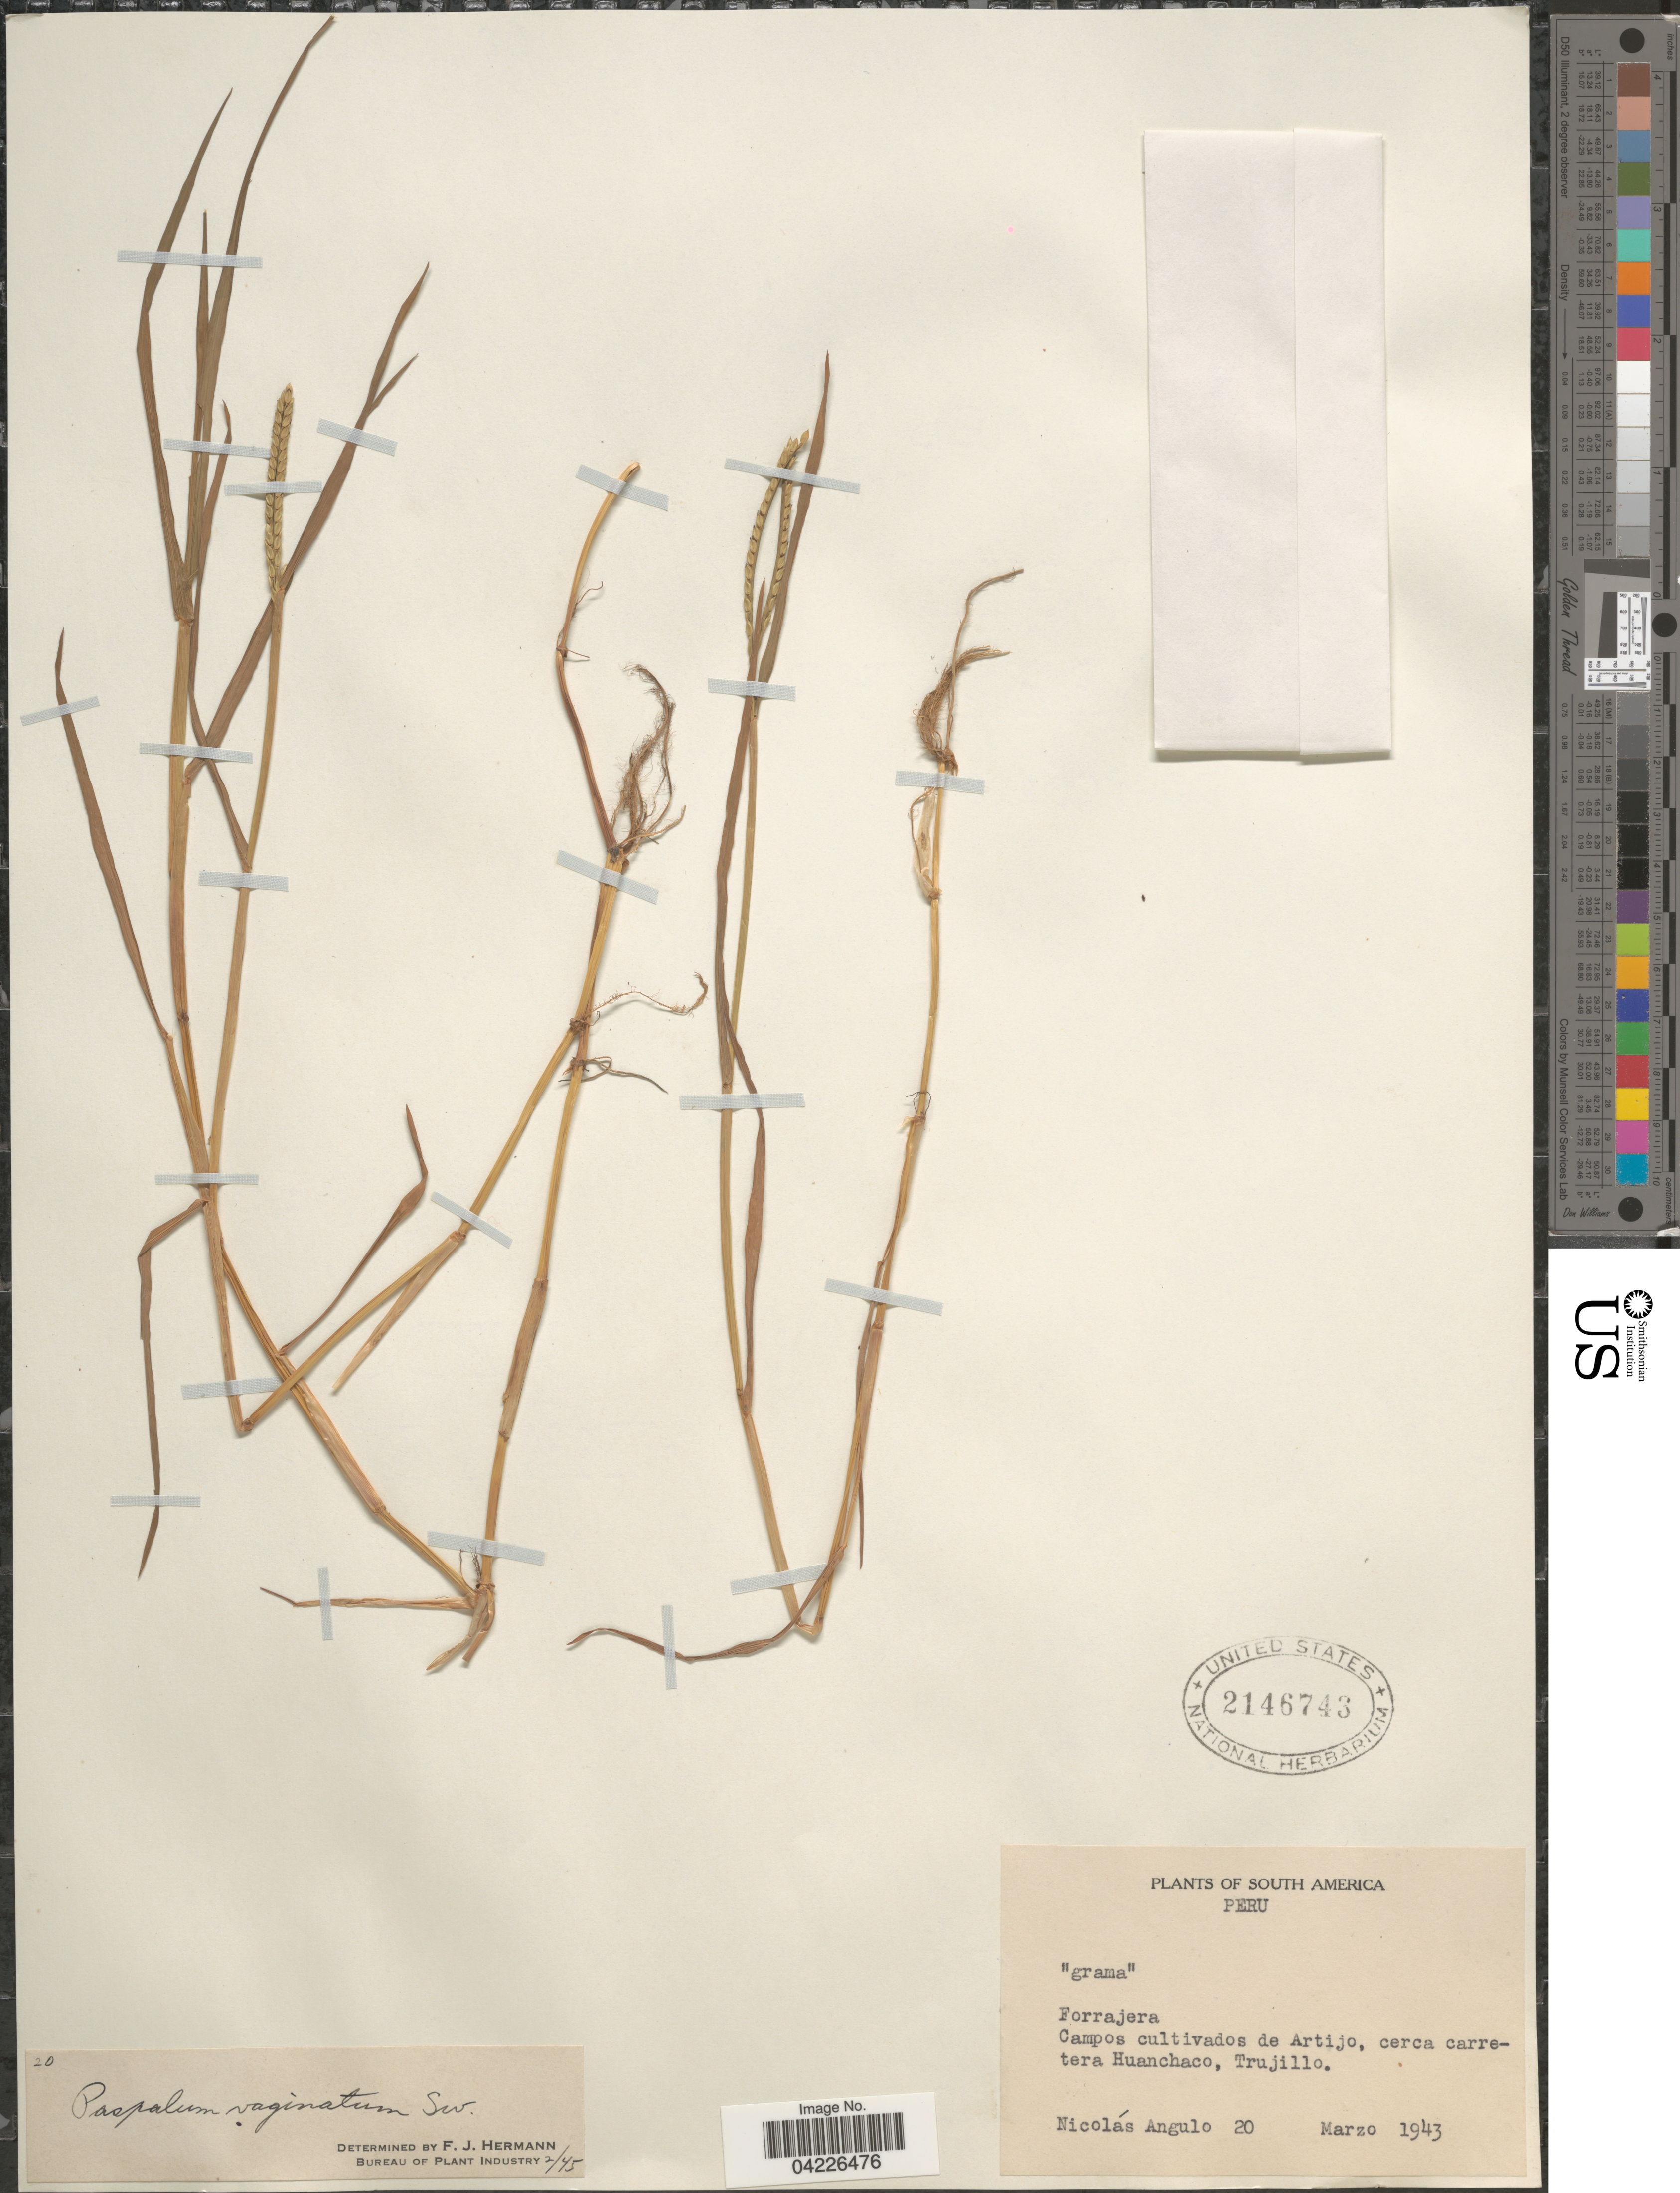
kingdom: Plantae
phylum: Tracheophyta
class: Liliopsida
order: Poales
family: Poaceae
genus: Paspalum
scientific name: Paspalum vaginatum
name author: Sw.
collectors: N. Angulo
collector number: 20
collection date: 1943-03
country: Peru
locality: Campos cultivados de Artijo, cerca carretera Huanchaco, Trujillo.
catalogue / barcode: US 2146743